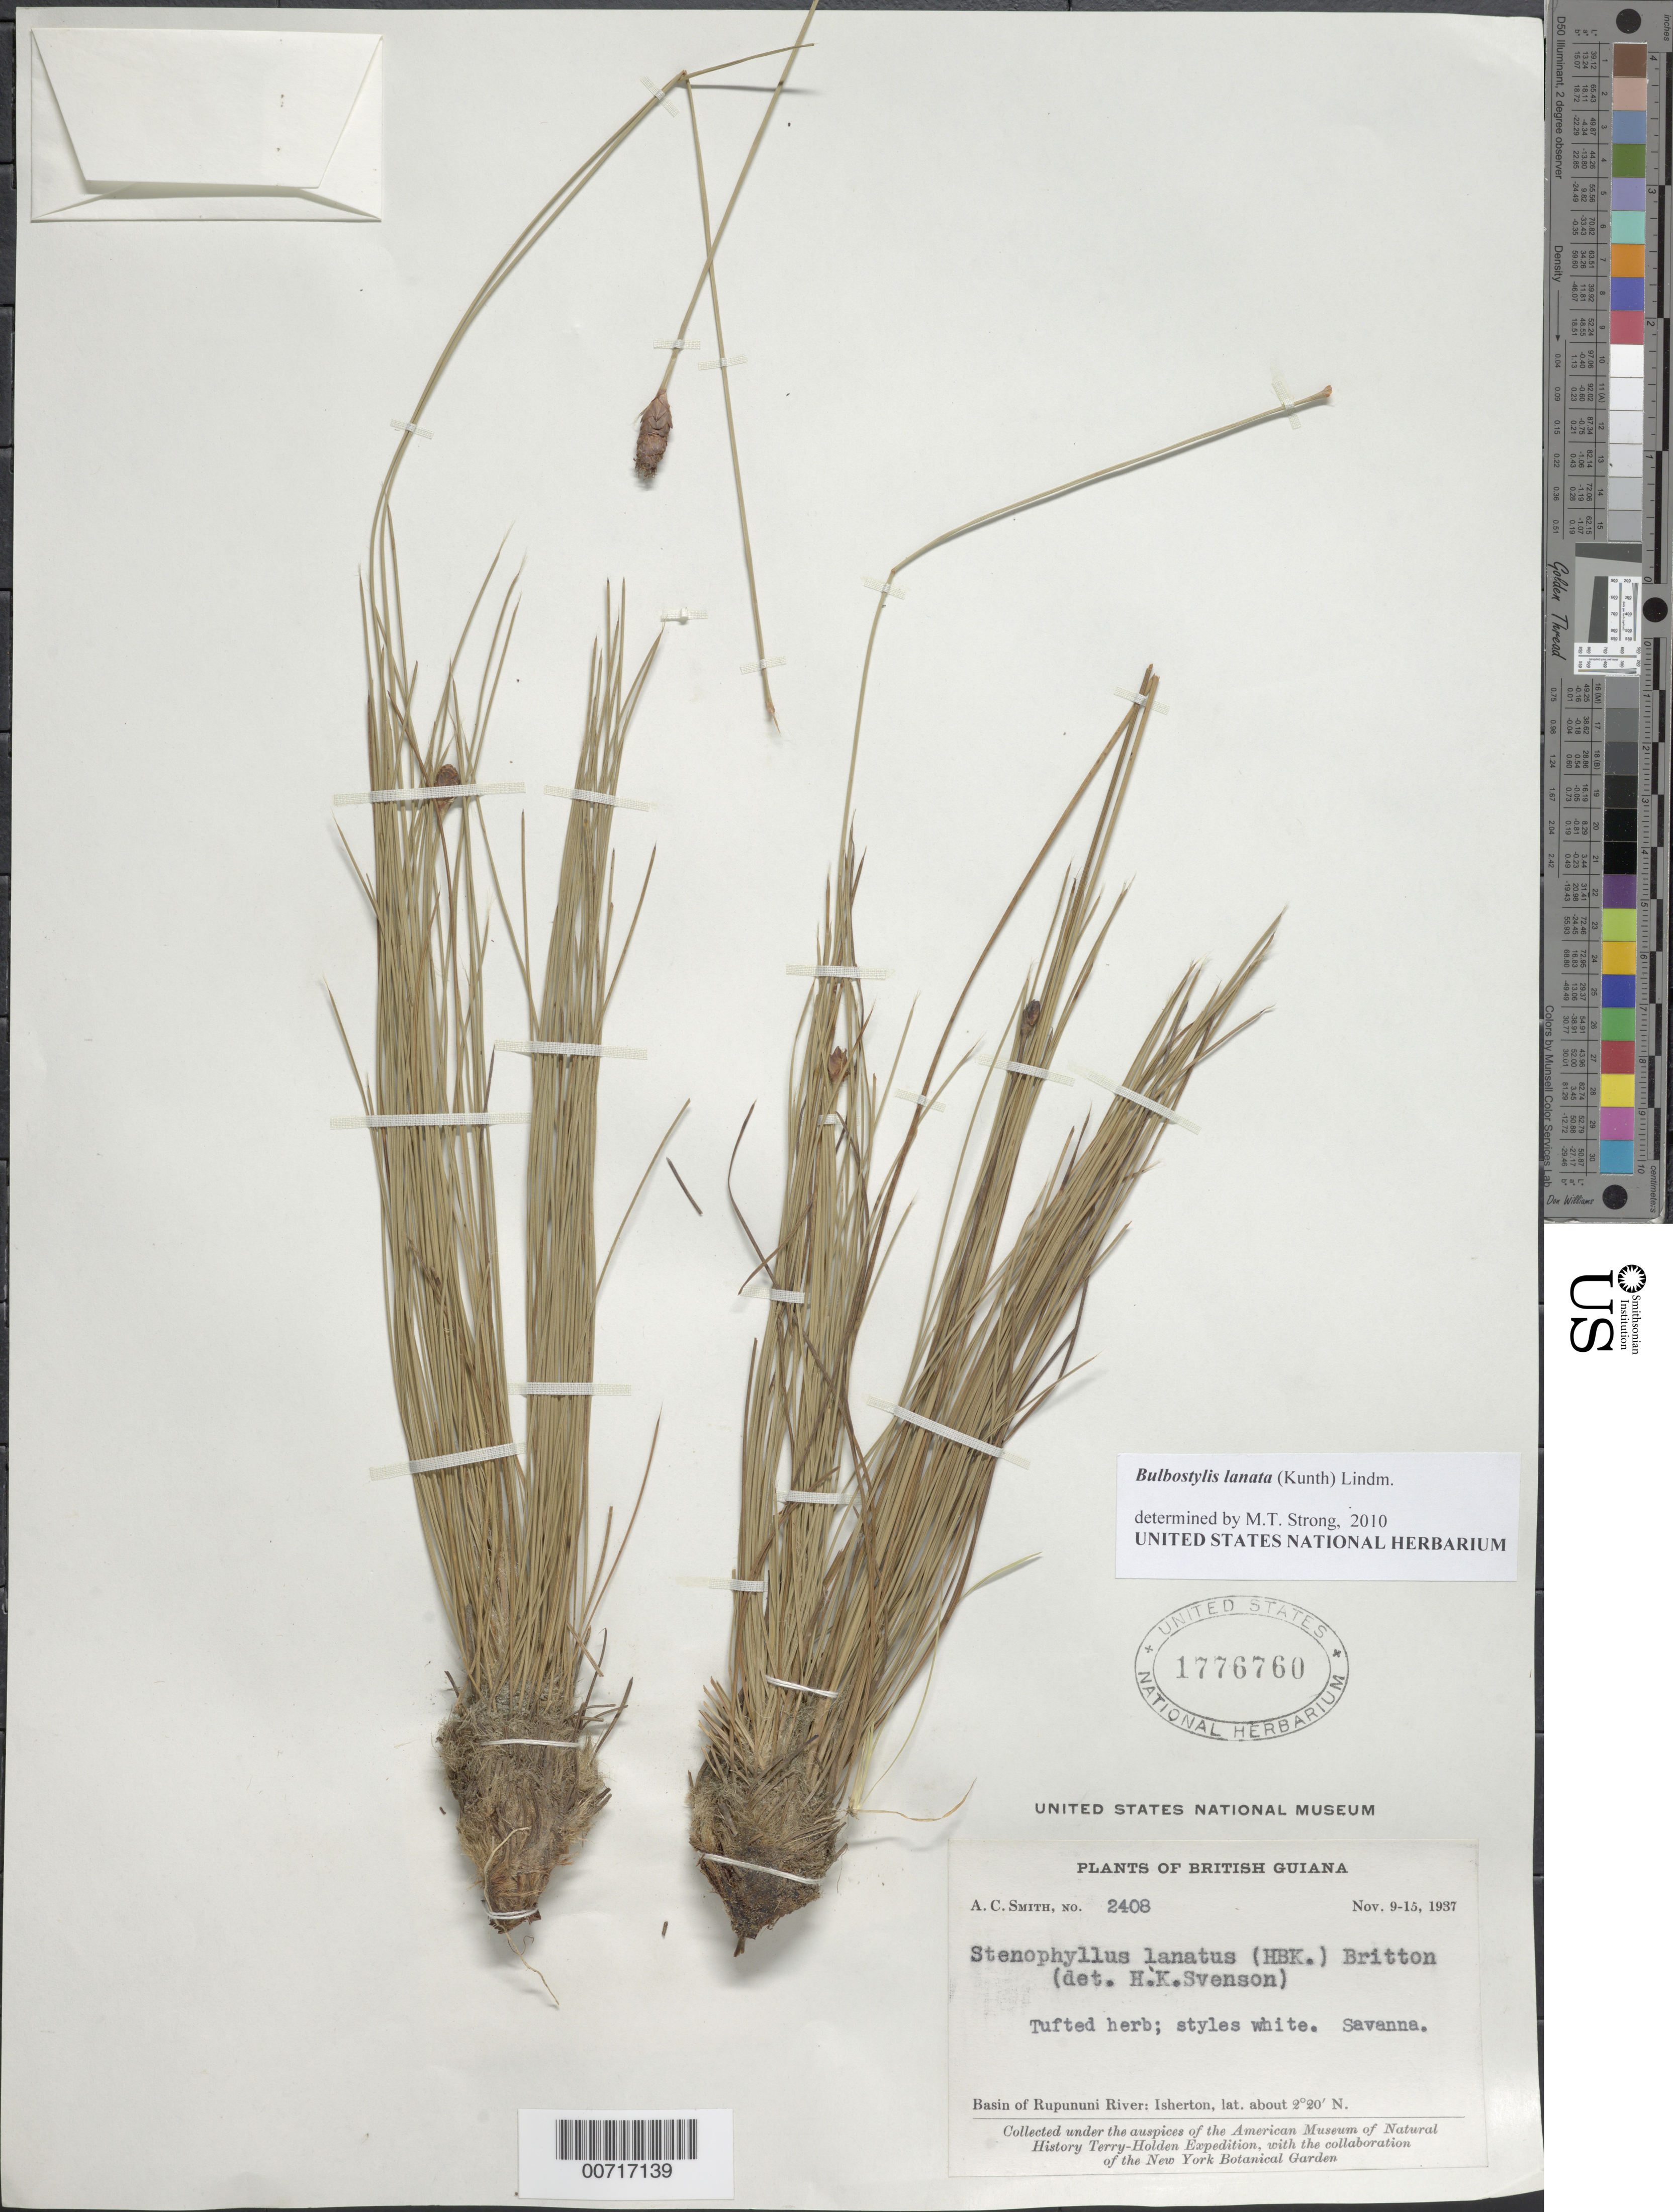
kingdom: Plantae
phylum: Tracheophyta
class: Liliopsida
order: Poales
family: Cyperaceae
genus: Bulbostylis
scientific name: Bulbostylis lanata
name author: (Kunth) Lindm.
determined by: Kral, R.; Strong, M. T.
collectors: A. C. Smith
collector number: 2408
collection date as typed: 9-Nov-37 to 15-Nov-37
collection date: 1937-11-09/1937-11-15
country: Guyana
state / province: U. Takutu-U. Essequibo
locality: Isherton, basin of Rupununi River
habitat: Savanna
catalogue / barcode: US 1776760